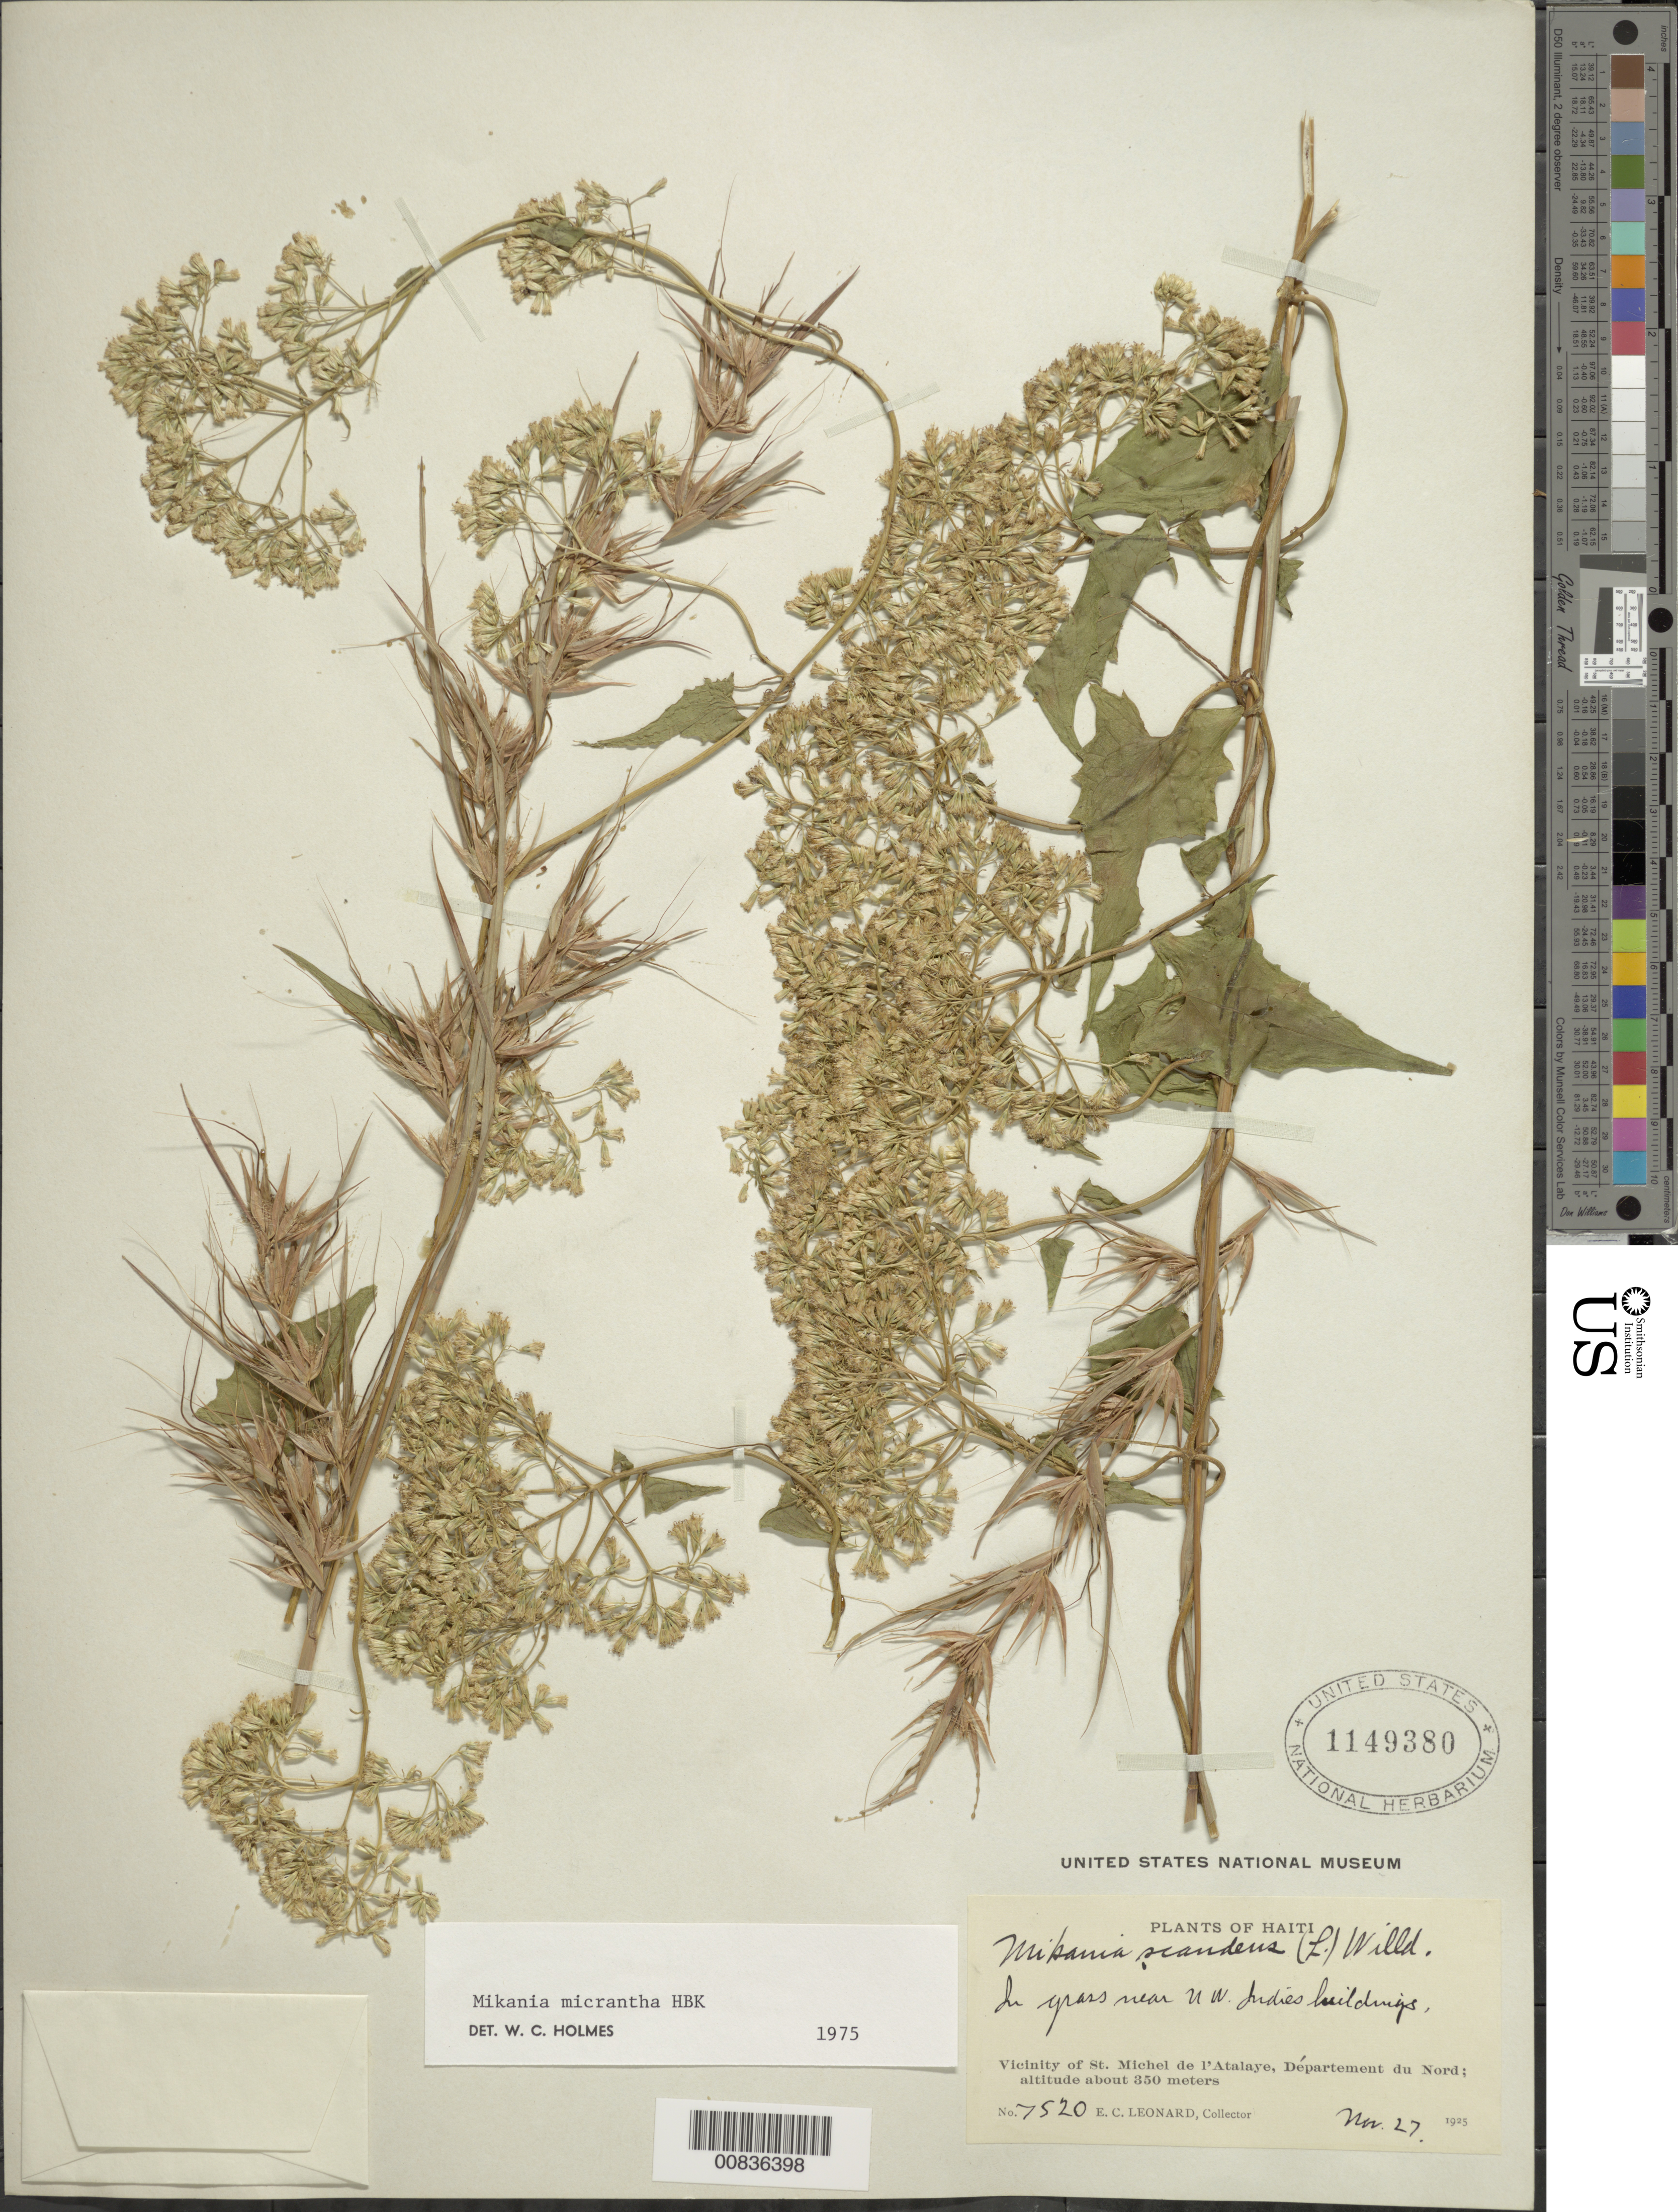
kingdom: Plantae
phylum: Tracheophyta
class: Magnoliopsida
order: Asterales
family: Asteraceae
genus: Mikania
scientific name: Mikania micrantha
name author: Kunth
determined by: Holmes, W. C.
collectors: E. C. Leonard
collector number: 7520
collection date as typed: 27 Mar 1925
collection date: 1925-03-27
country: Haiti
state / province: Artibonite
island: Hispaniola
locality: Vicinity of St. Michel de l'Atalaye, near UW Indies buildings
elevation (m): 350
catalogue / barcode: US 1149380